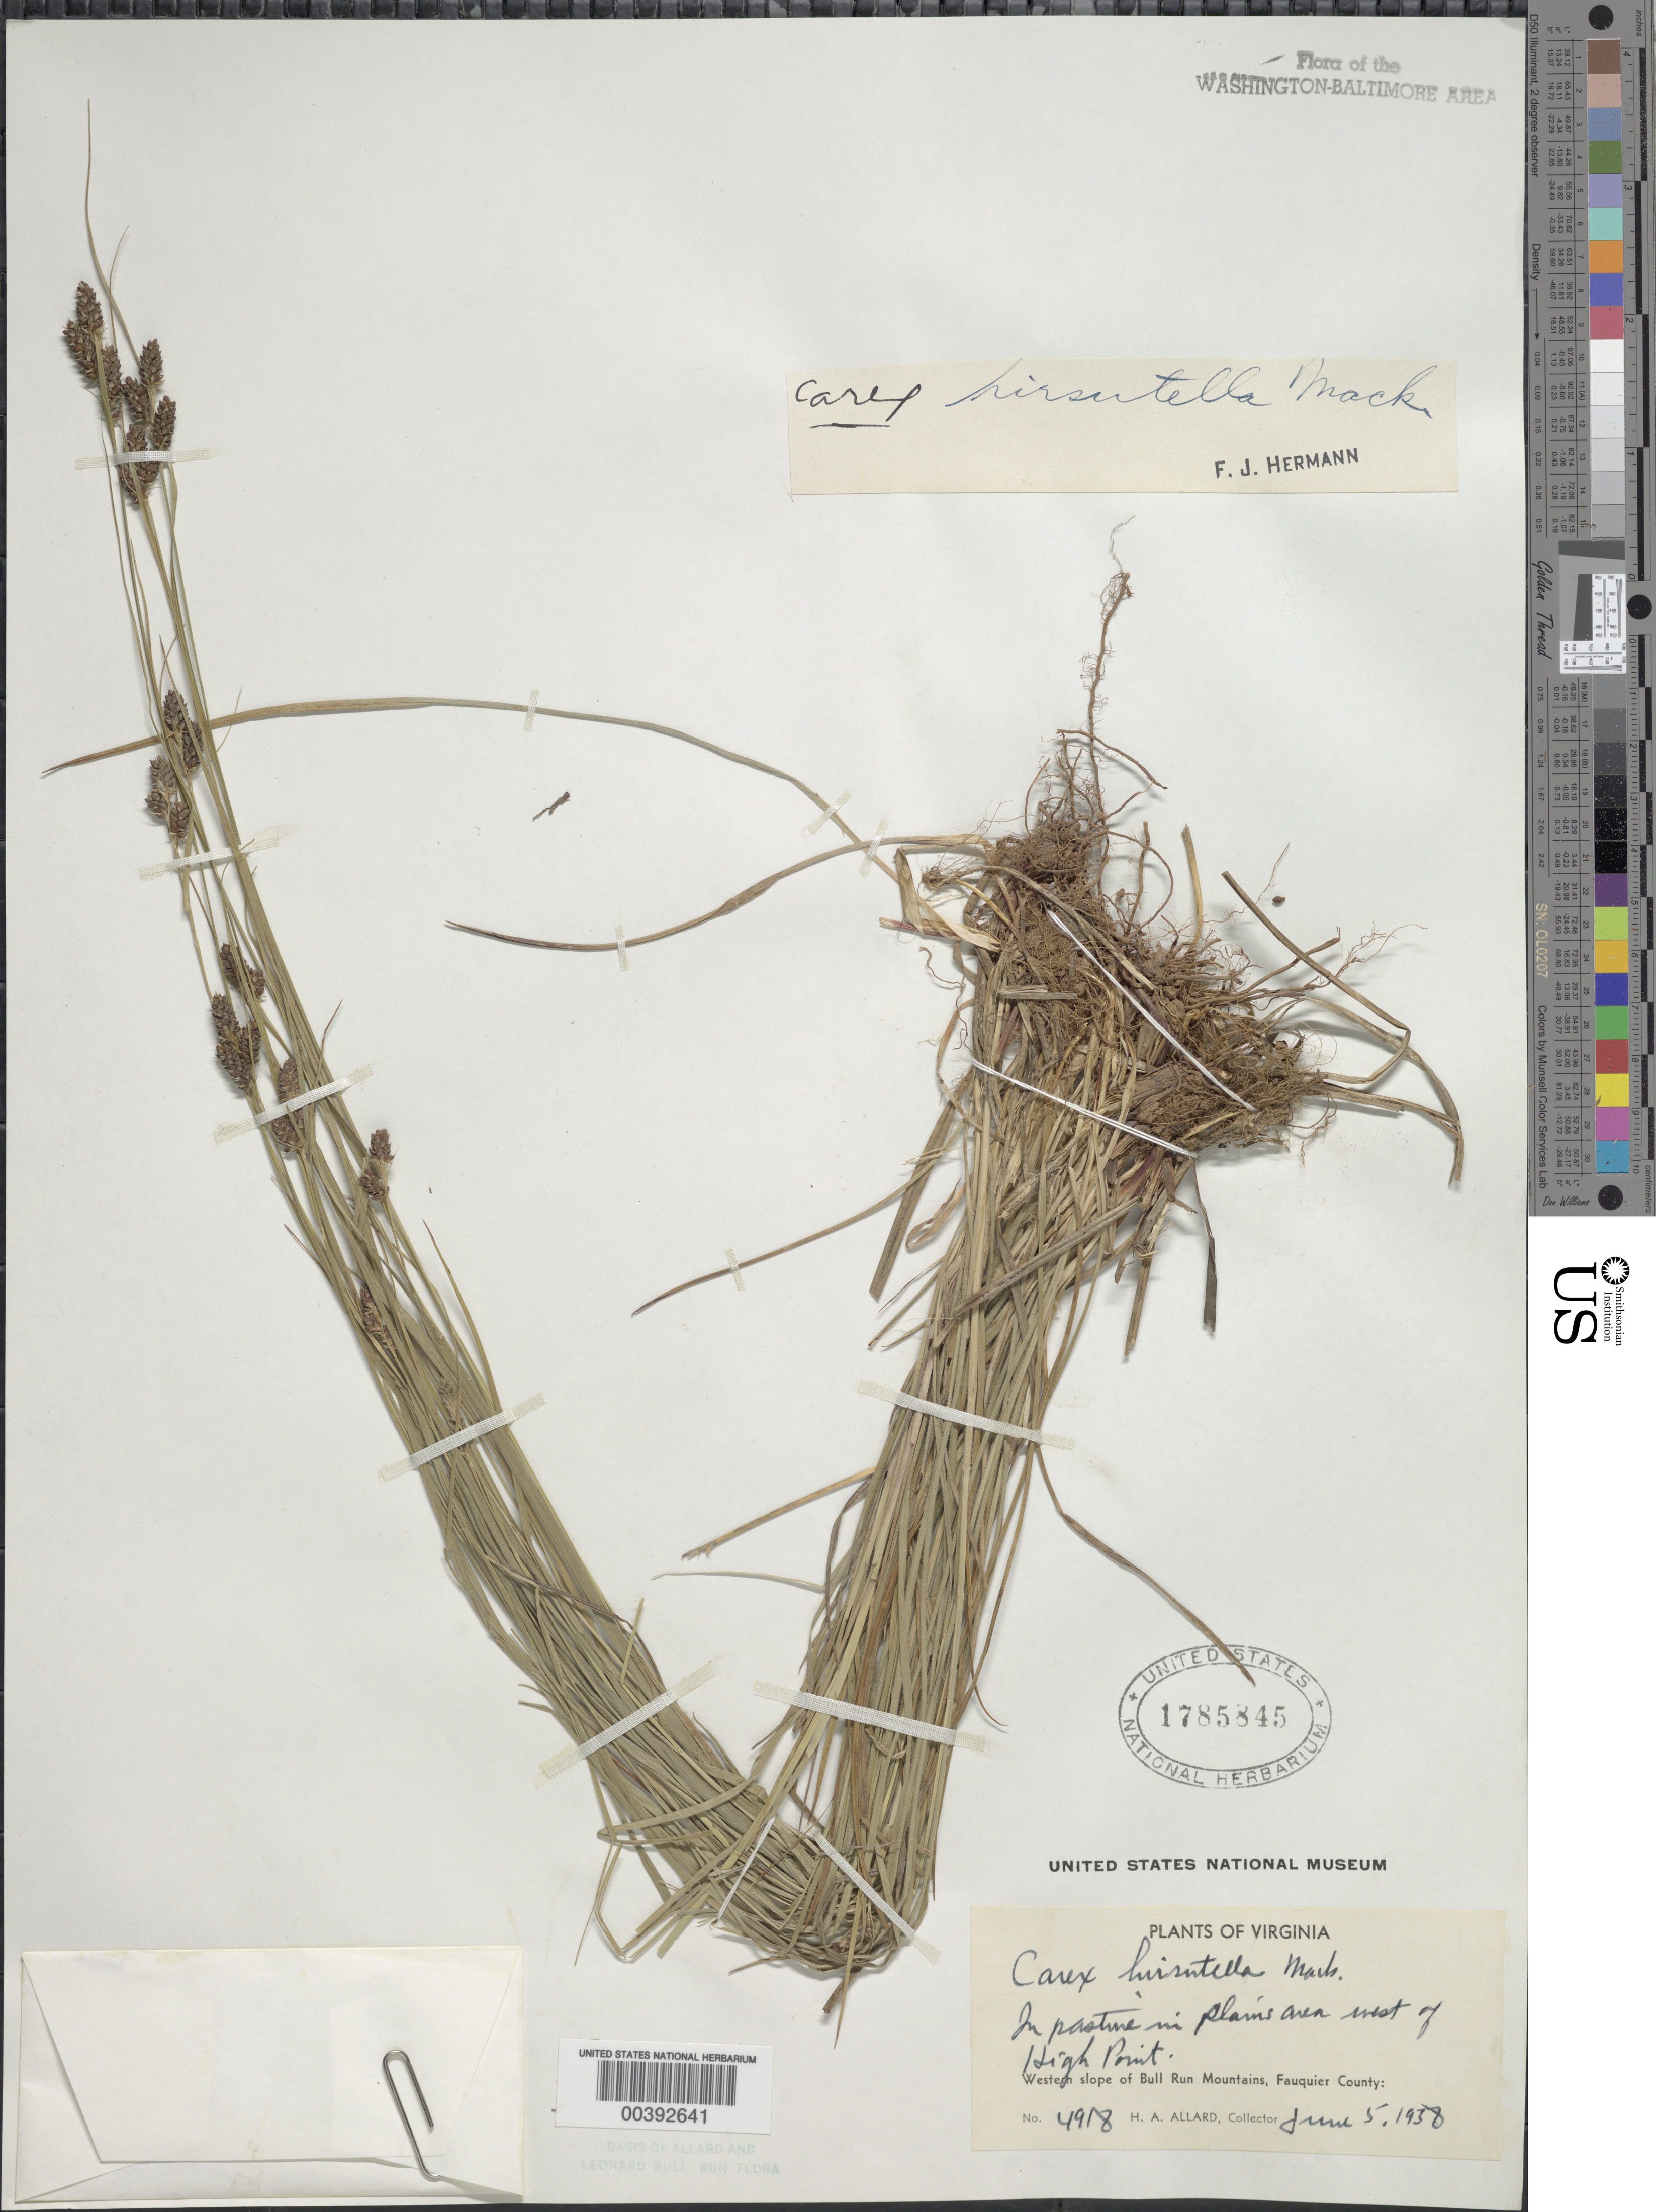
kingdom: Plantae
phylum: Tracheophyta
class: Liliopsida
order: Poales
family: Cyperaceae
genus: Carex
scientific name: Carex hirsutella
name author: Mack.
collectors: H. A. Allard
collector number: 4918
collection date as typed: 05 Jun 1938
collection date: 1938-06-05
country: United States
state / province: Virginia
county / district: Fauquier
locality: West of High Point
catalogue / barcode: US 1785845